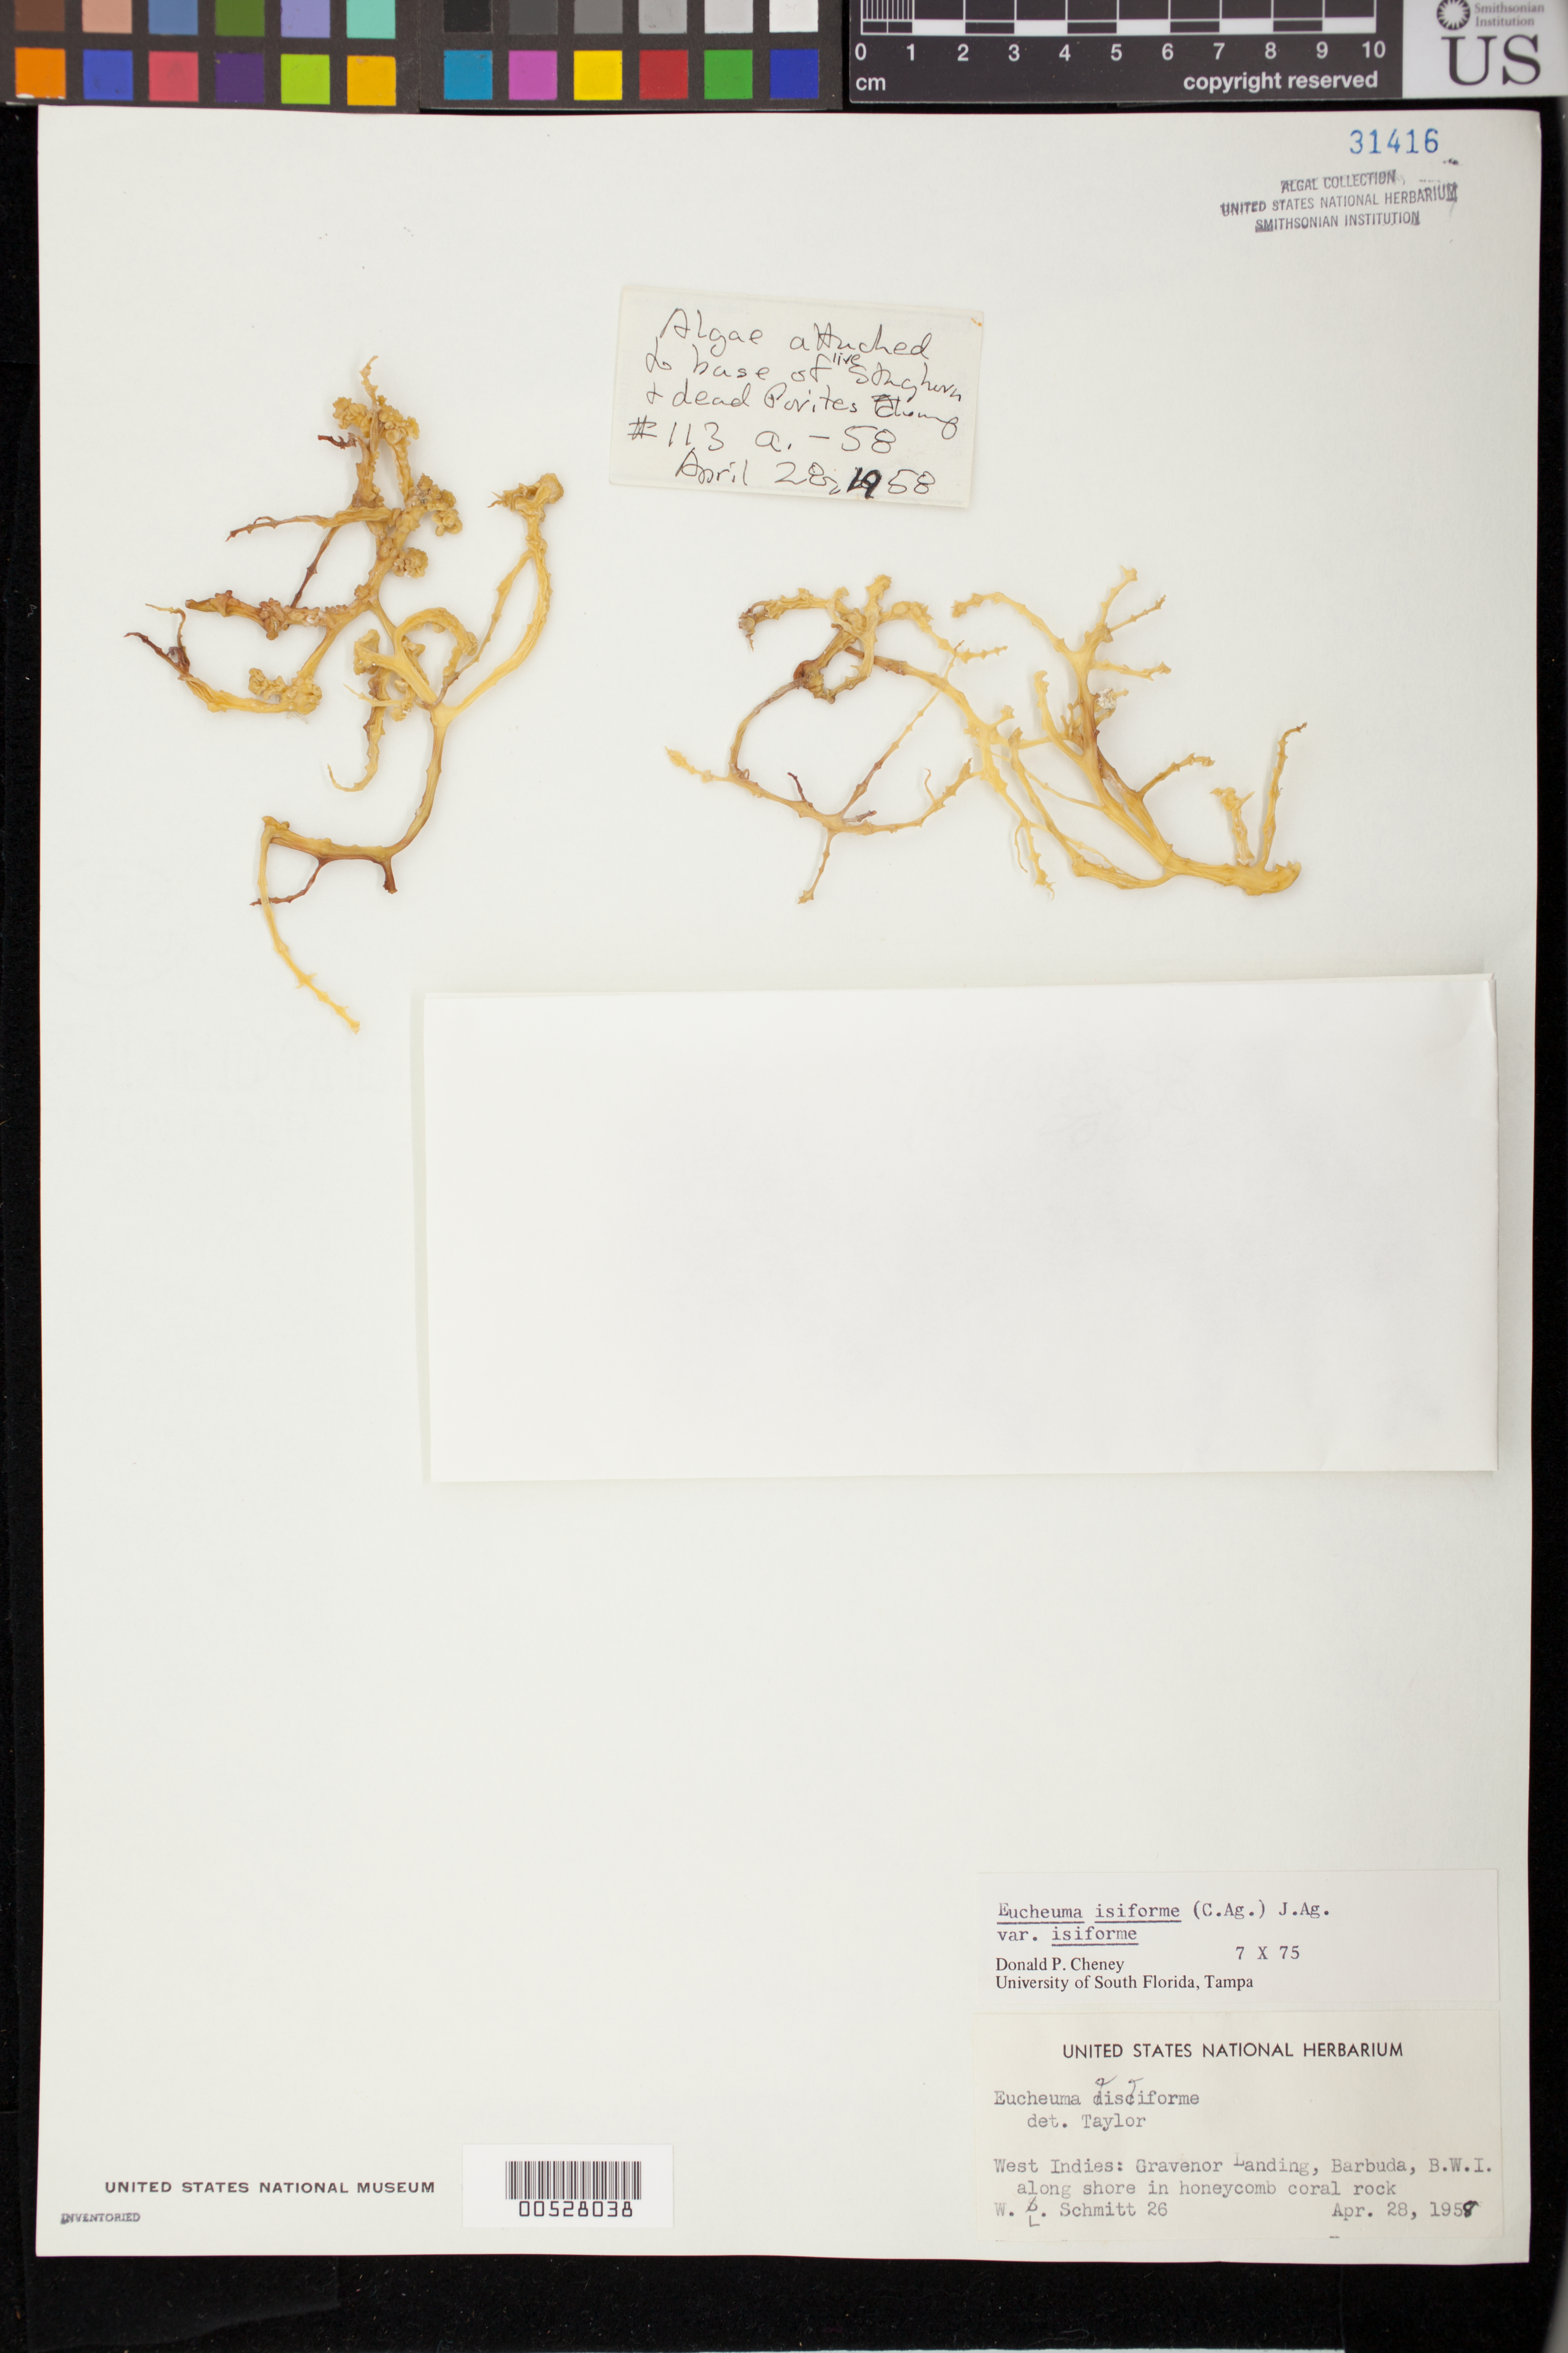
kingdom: Plantae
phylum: Rhodophyta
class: Florideophyceae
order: Gigartinales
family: Solieriaceae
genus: Eucheumatopsis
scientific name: Eucheumatopsis isiformis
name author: (C. Agardh) M.L. Núñez-Resendiz et al.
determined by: Algae name updating Project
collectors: W. L. Schmitt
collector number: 26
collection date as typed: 28 Apr 1958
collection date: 1958-04-28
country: Antigua and Barbuda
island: Barbuda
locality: Gravenor Landing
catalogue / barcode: US 31416